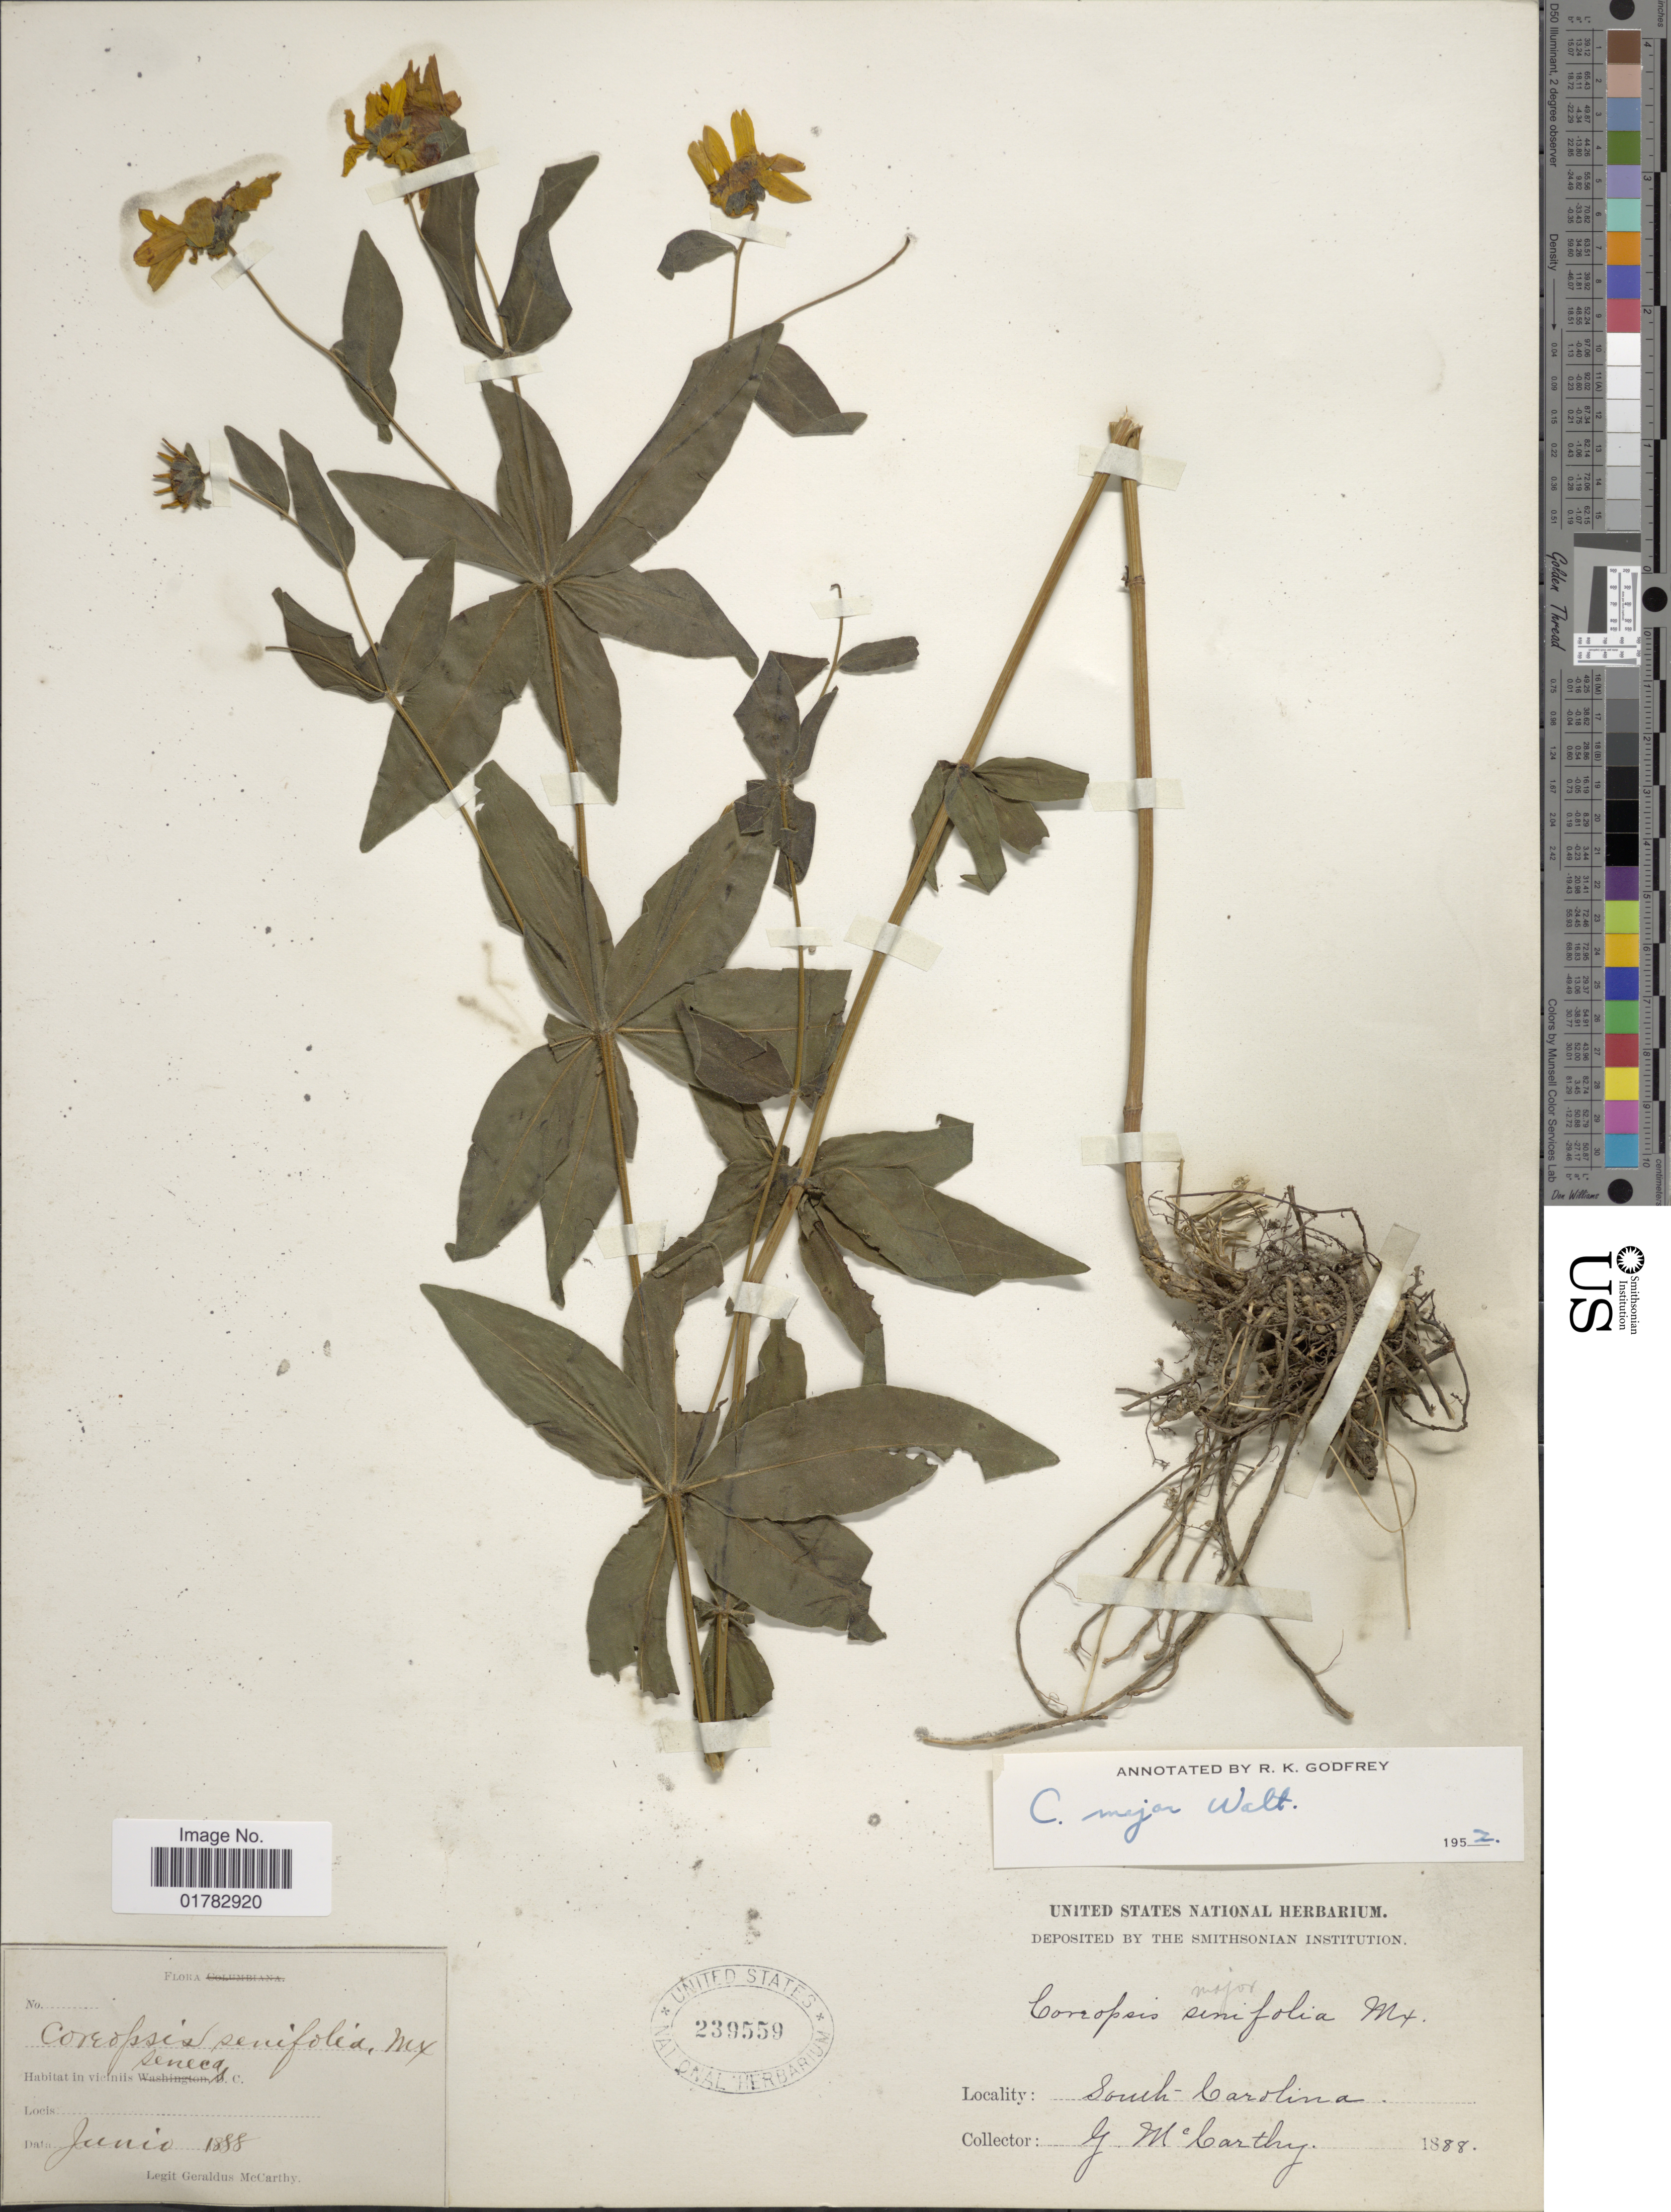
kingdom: Plantae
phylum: Tracheophyta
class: Magnoliopsida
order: Asterales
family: Asteraceae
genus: Coreopsis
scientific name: Coreopsis major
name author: Walter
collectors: M. McCarthy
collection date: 1888-06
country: United States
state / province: South Carolina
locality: Viciniis Seneca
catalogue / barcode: US 239559